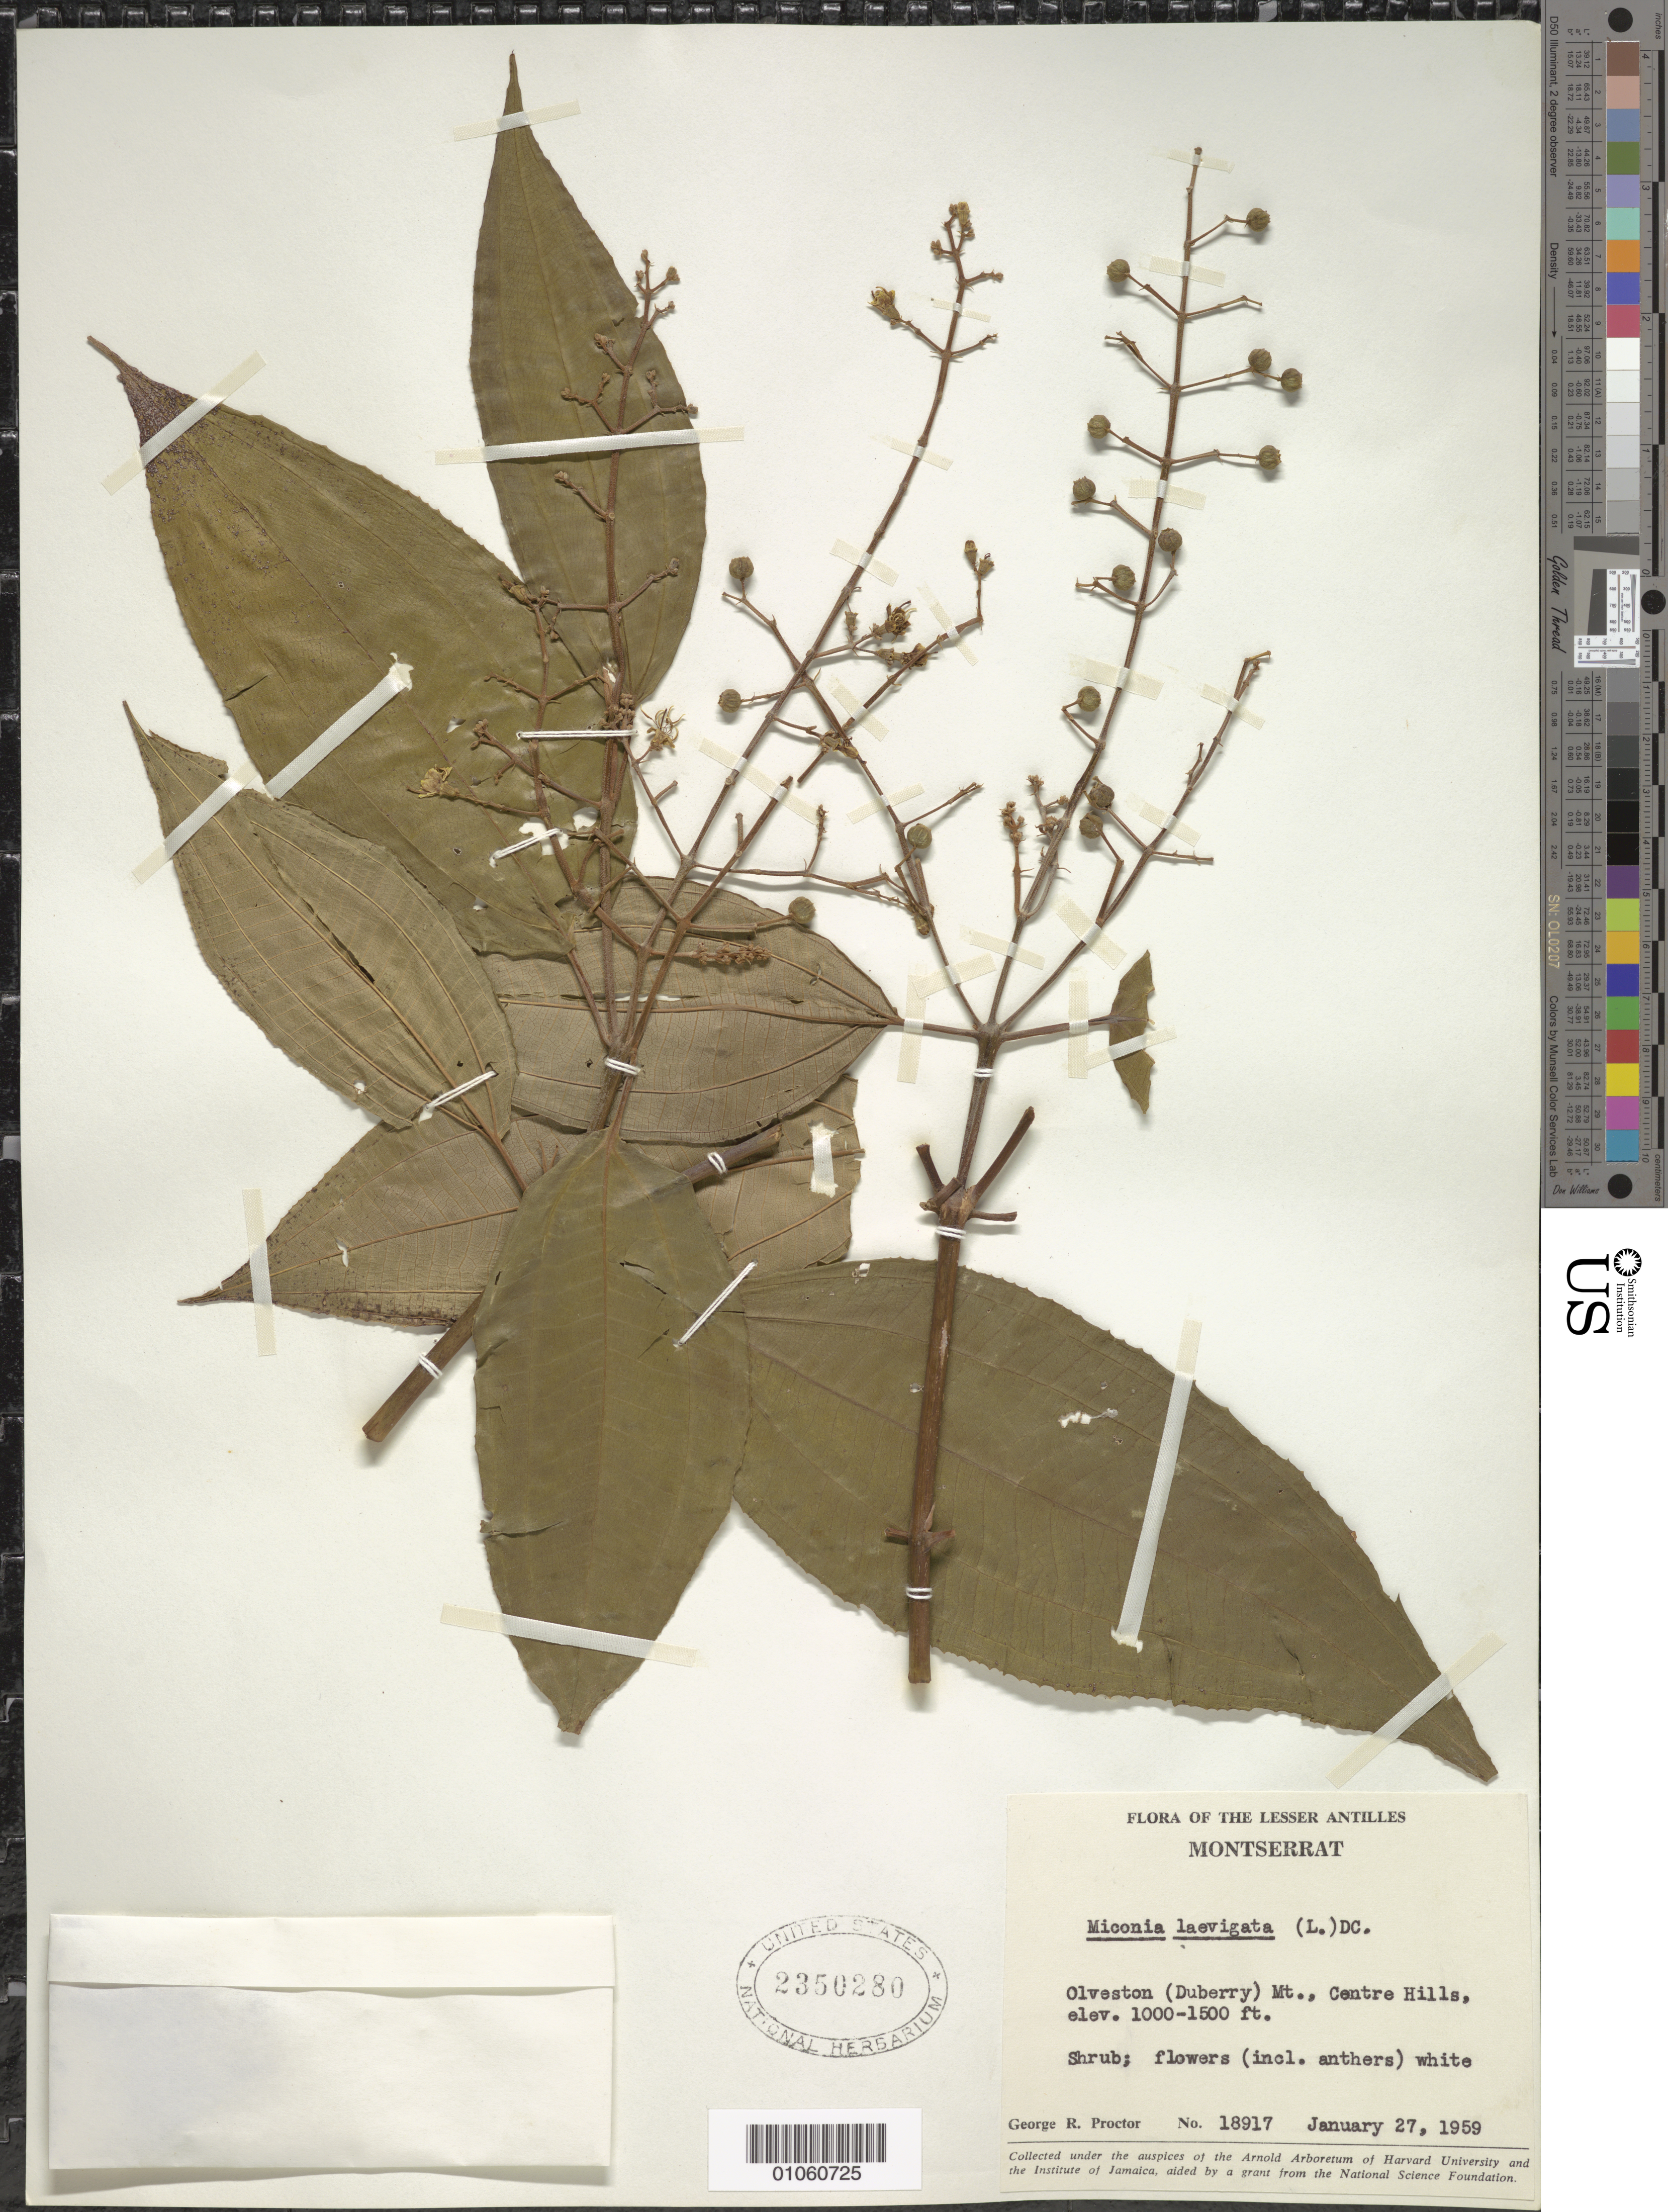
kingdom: Plantae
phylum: Tracheophyta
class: Magnoliopsida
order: Myrtales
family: Melastomataceae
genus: Miconia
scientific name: Miconia laevigata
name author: (L.) D. Don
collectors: G. R. Proctor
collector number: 18917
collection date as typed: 27 Jan 1959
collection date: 1959-01-27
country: Montserrat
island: Montserrat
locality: Olveston (Duberry) Mt., Centre Hills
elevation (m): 305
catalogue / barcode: US 2350280